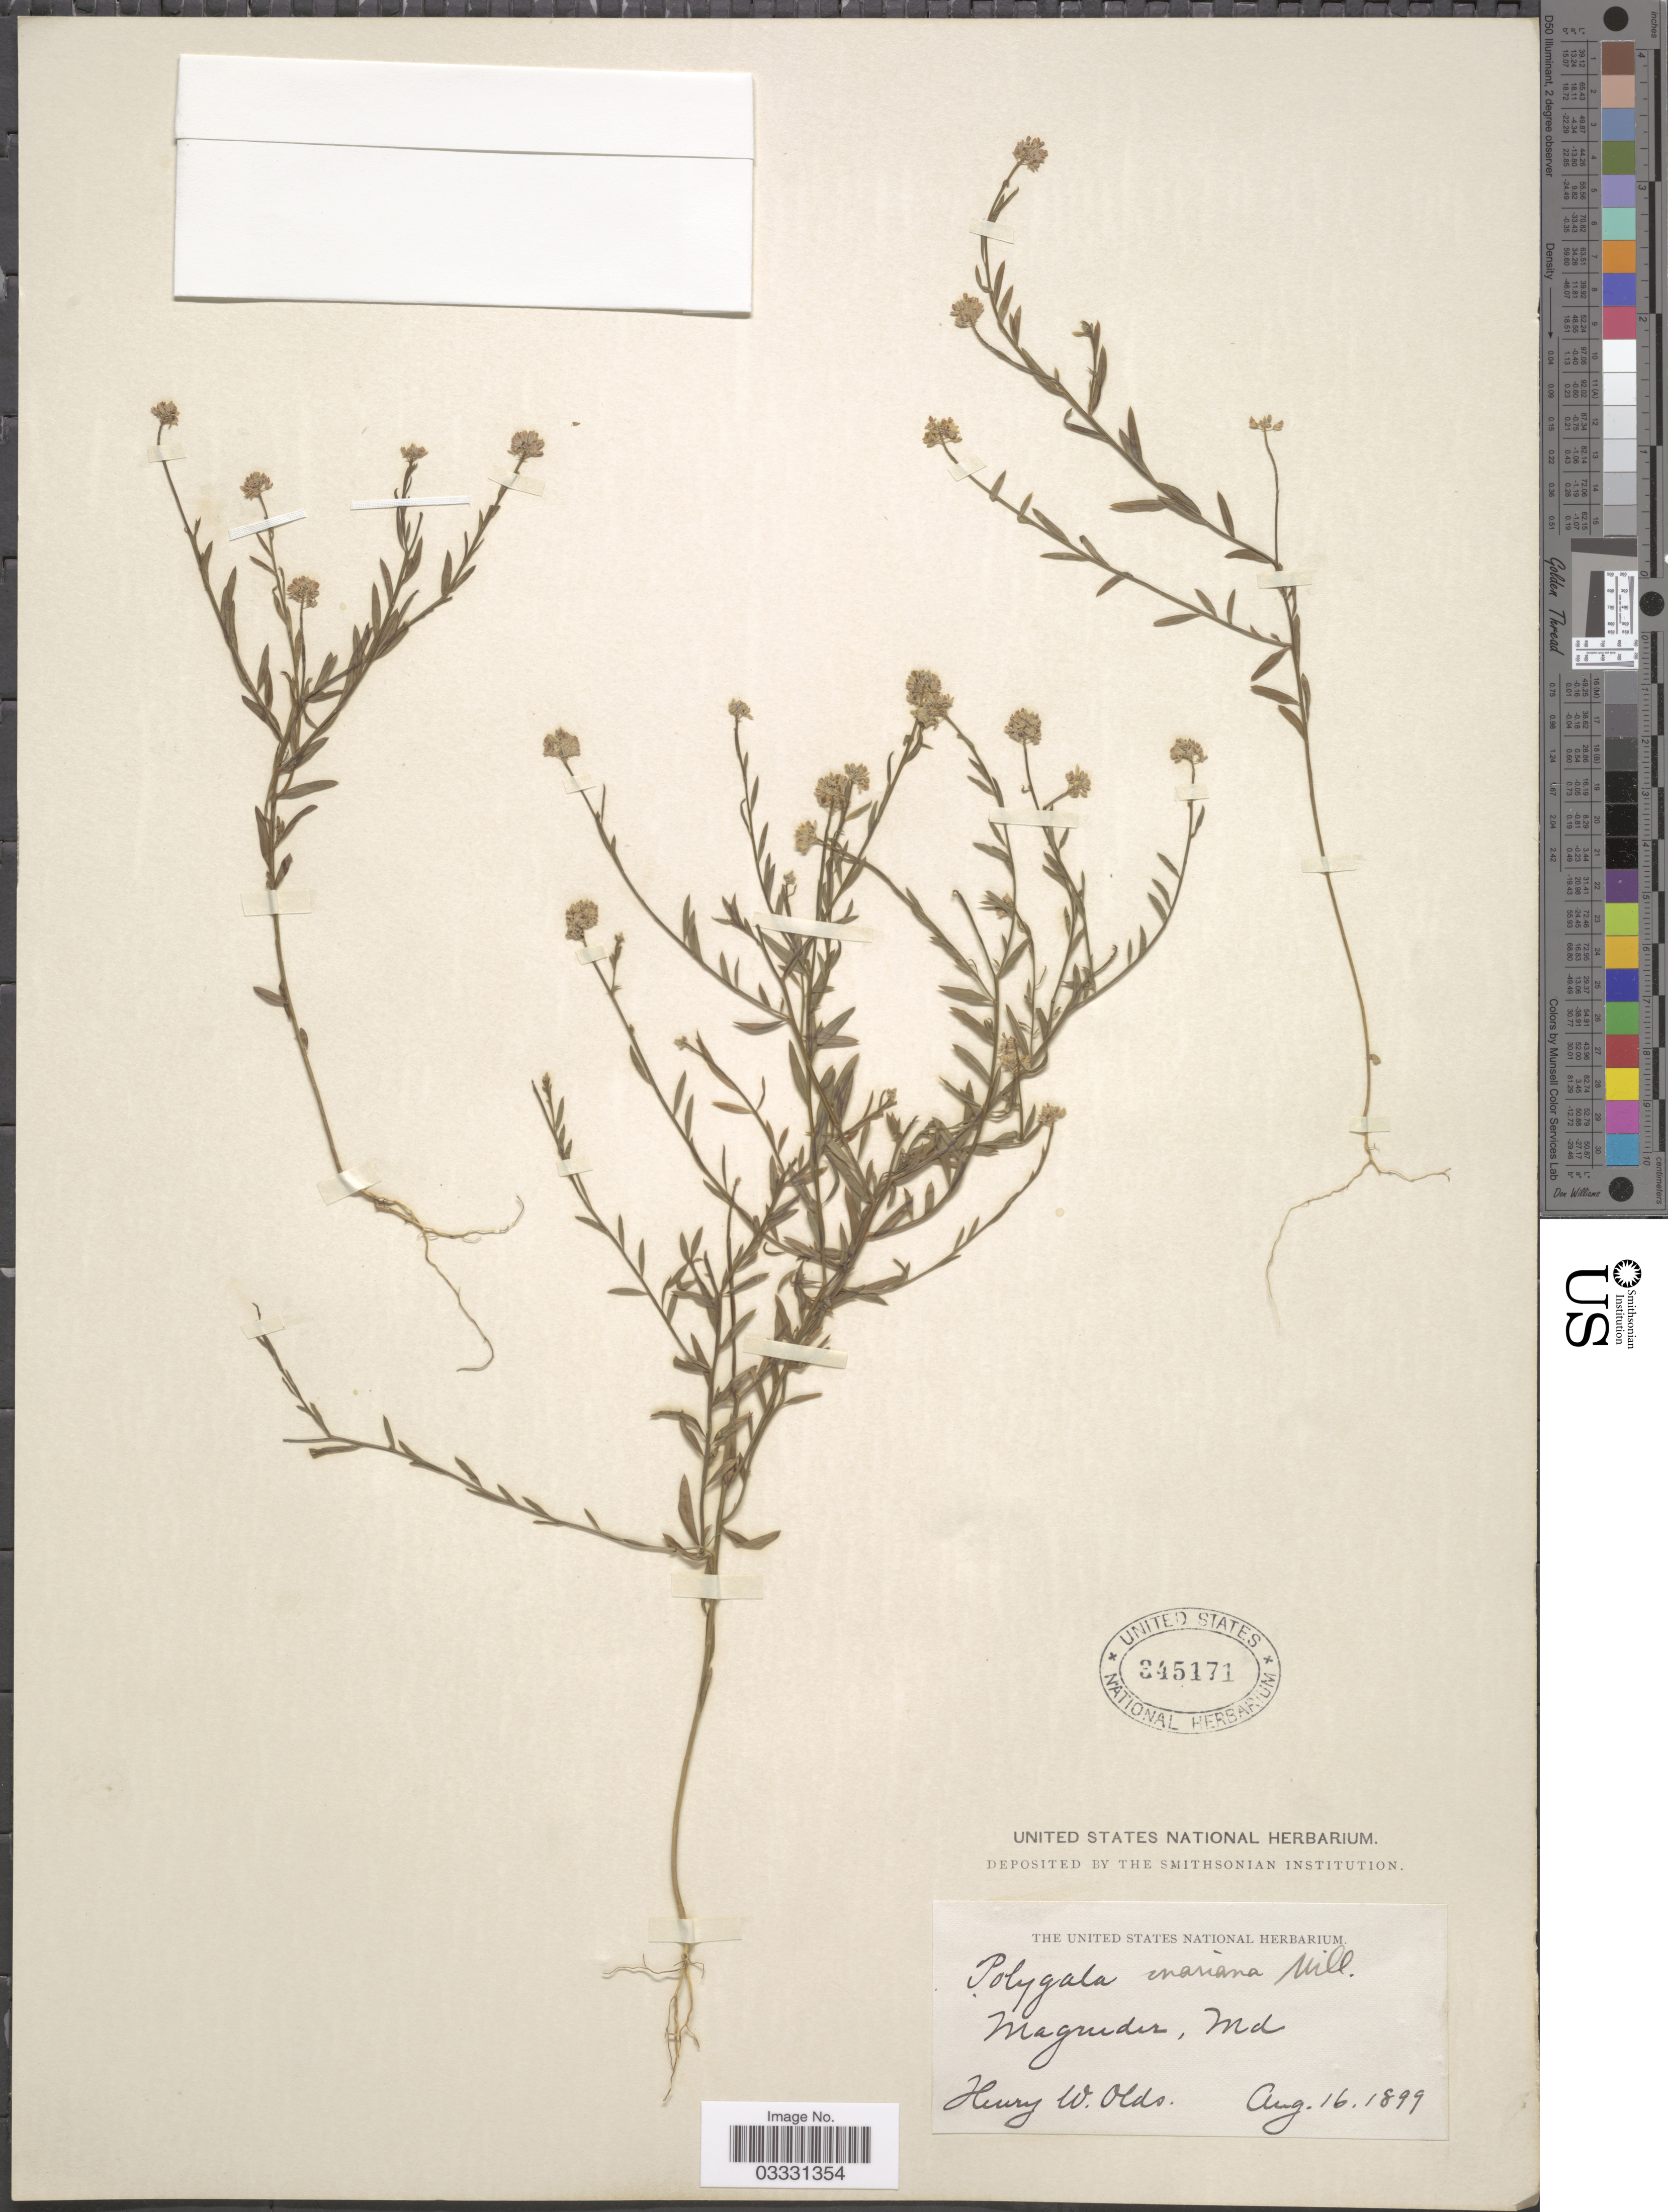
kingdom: Plantae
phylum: Tracheophyta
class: Magnoliopsida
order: Fabales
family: Polygalaceae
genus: Polygala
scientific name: Polygala mariana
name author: Mill.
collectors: H. W. Olds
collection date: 1899-08-16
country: United States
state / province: Maryland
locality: Magruder.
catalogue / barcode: US 345171